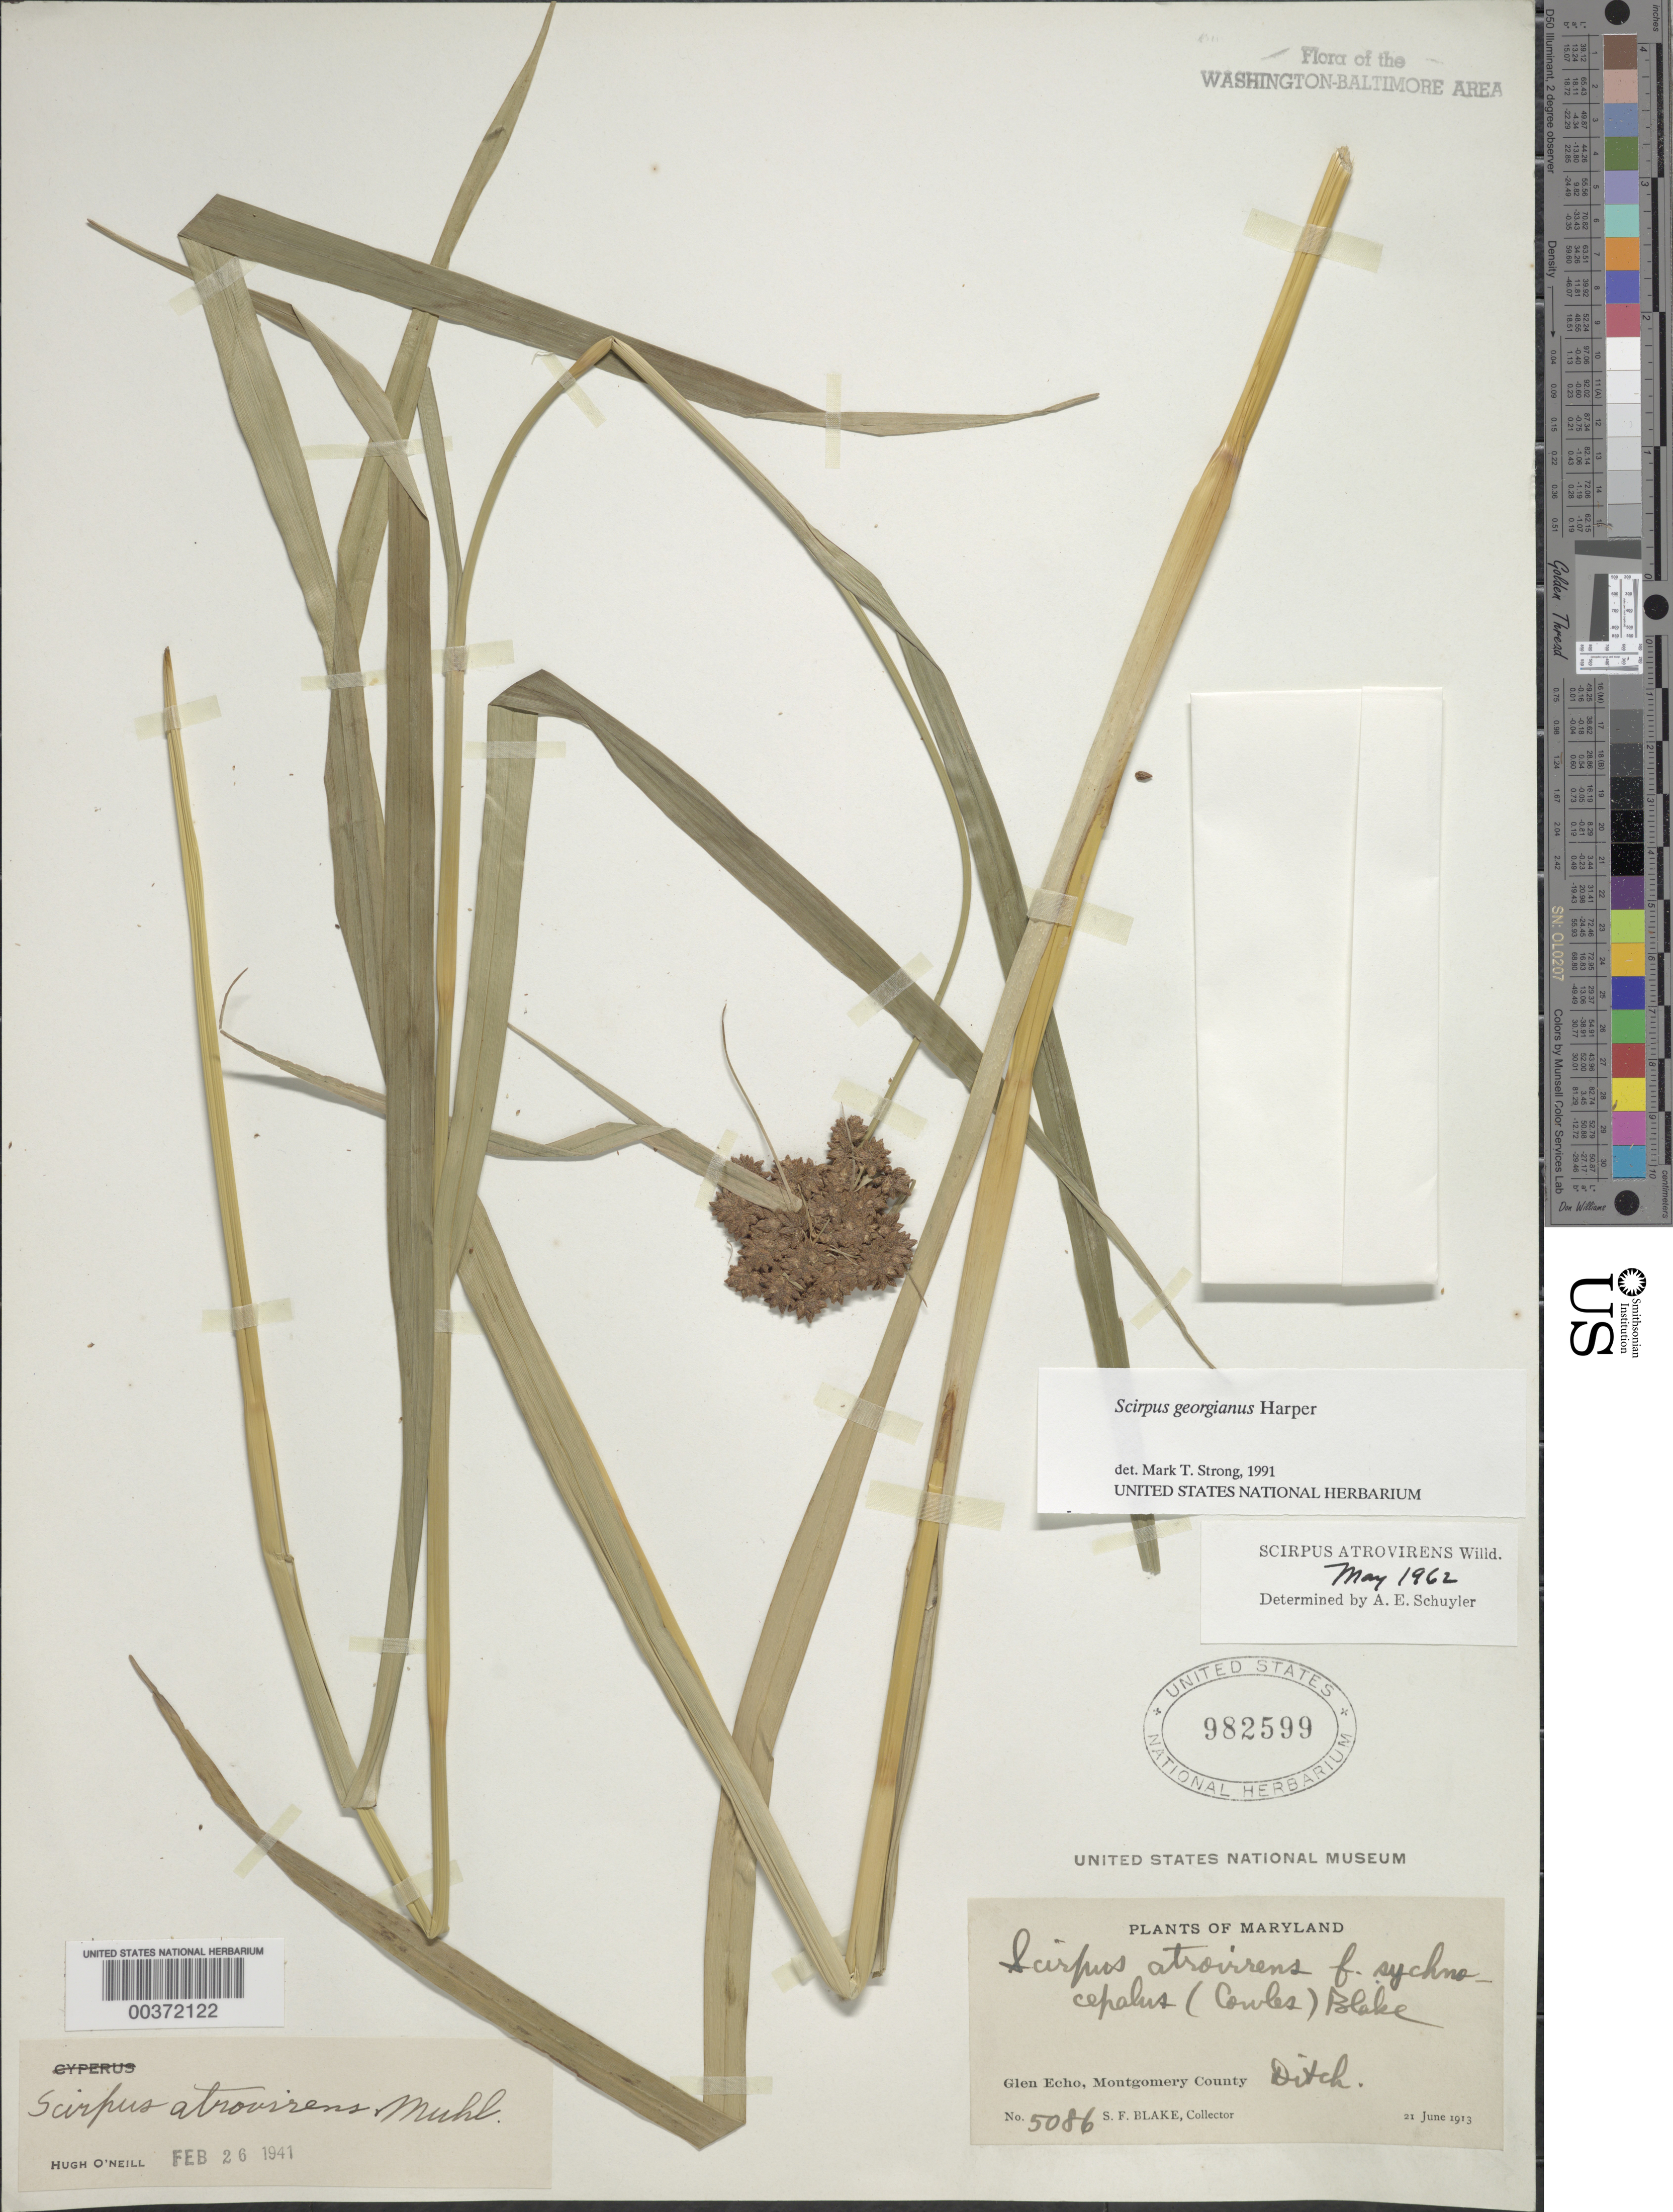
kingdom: Plantae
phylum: Tracheophyta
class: Liliopsida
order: Poales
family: Cyperaceae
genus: Scirpus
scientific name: Scirpus atrovirens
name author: Willd.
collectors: S. Blake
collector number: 5086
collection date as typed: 21 Jun 1913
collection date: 1913-06-21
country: United States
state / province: Maryland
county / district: Montgomery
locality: Glen Echo C. & O. Canal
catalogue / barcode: US 982599